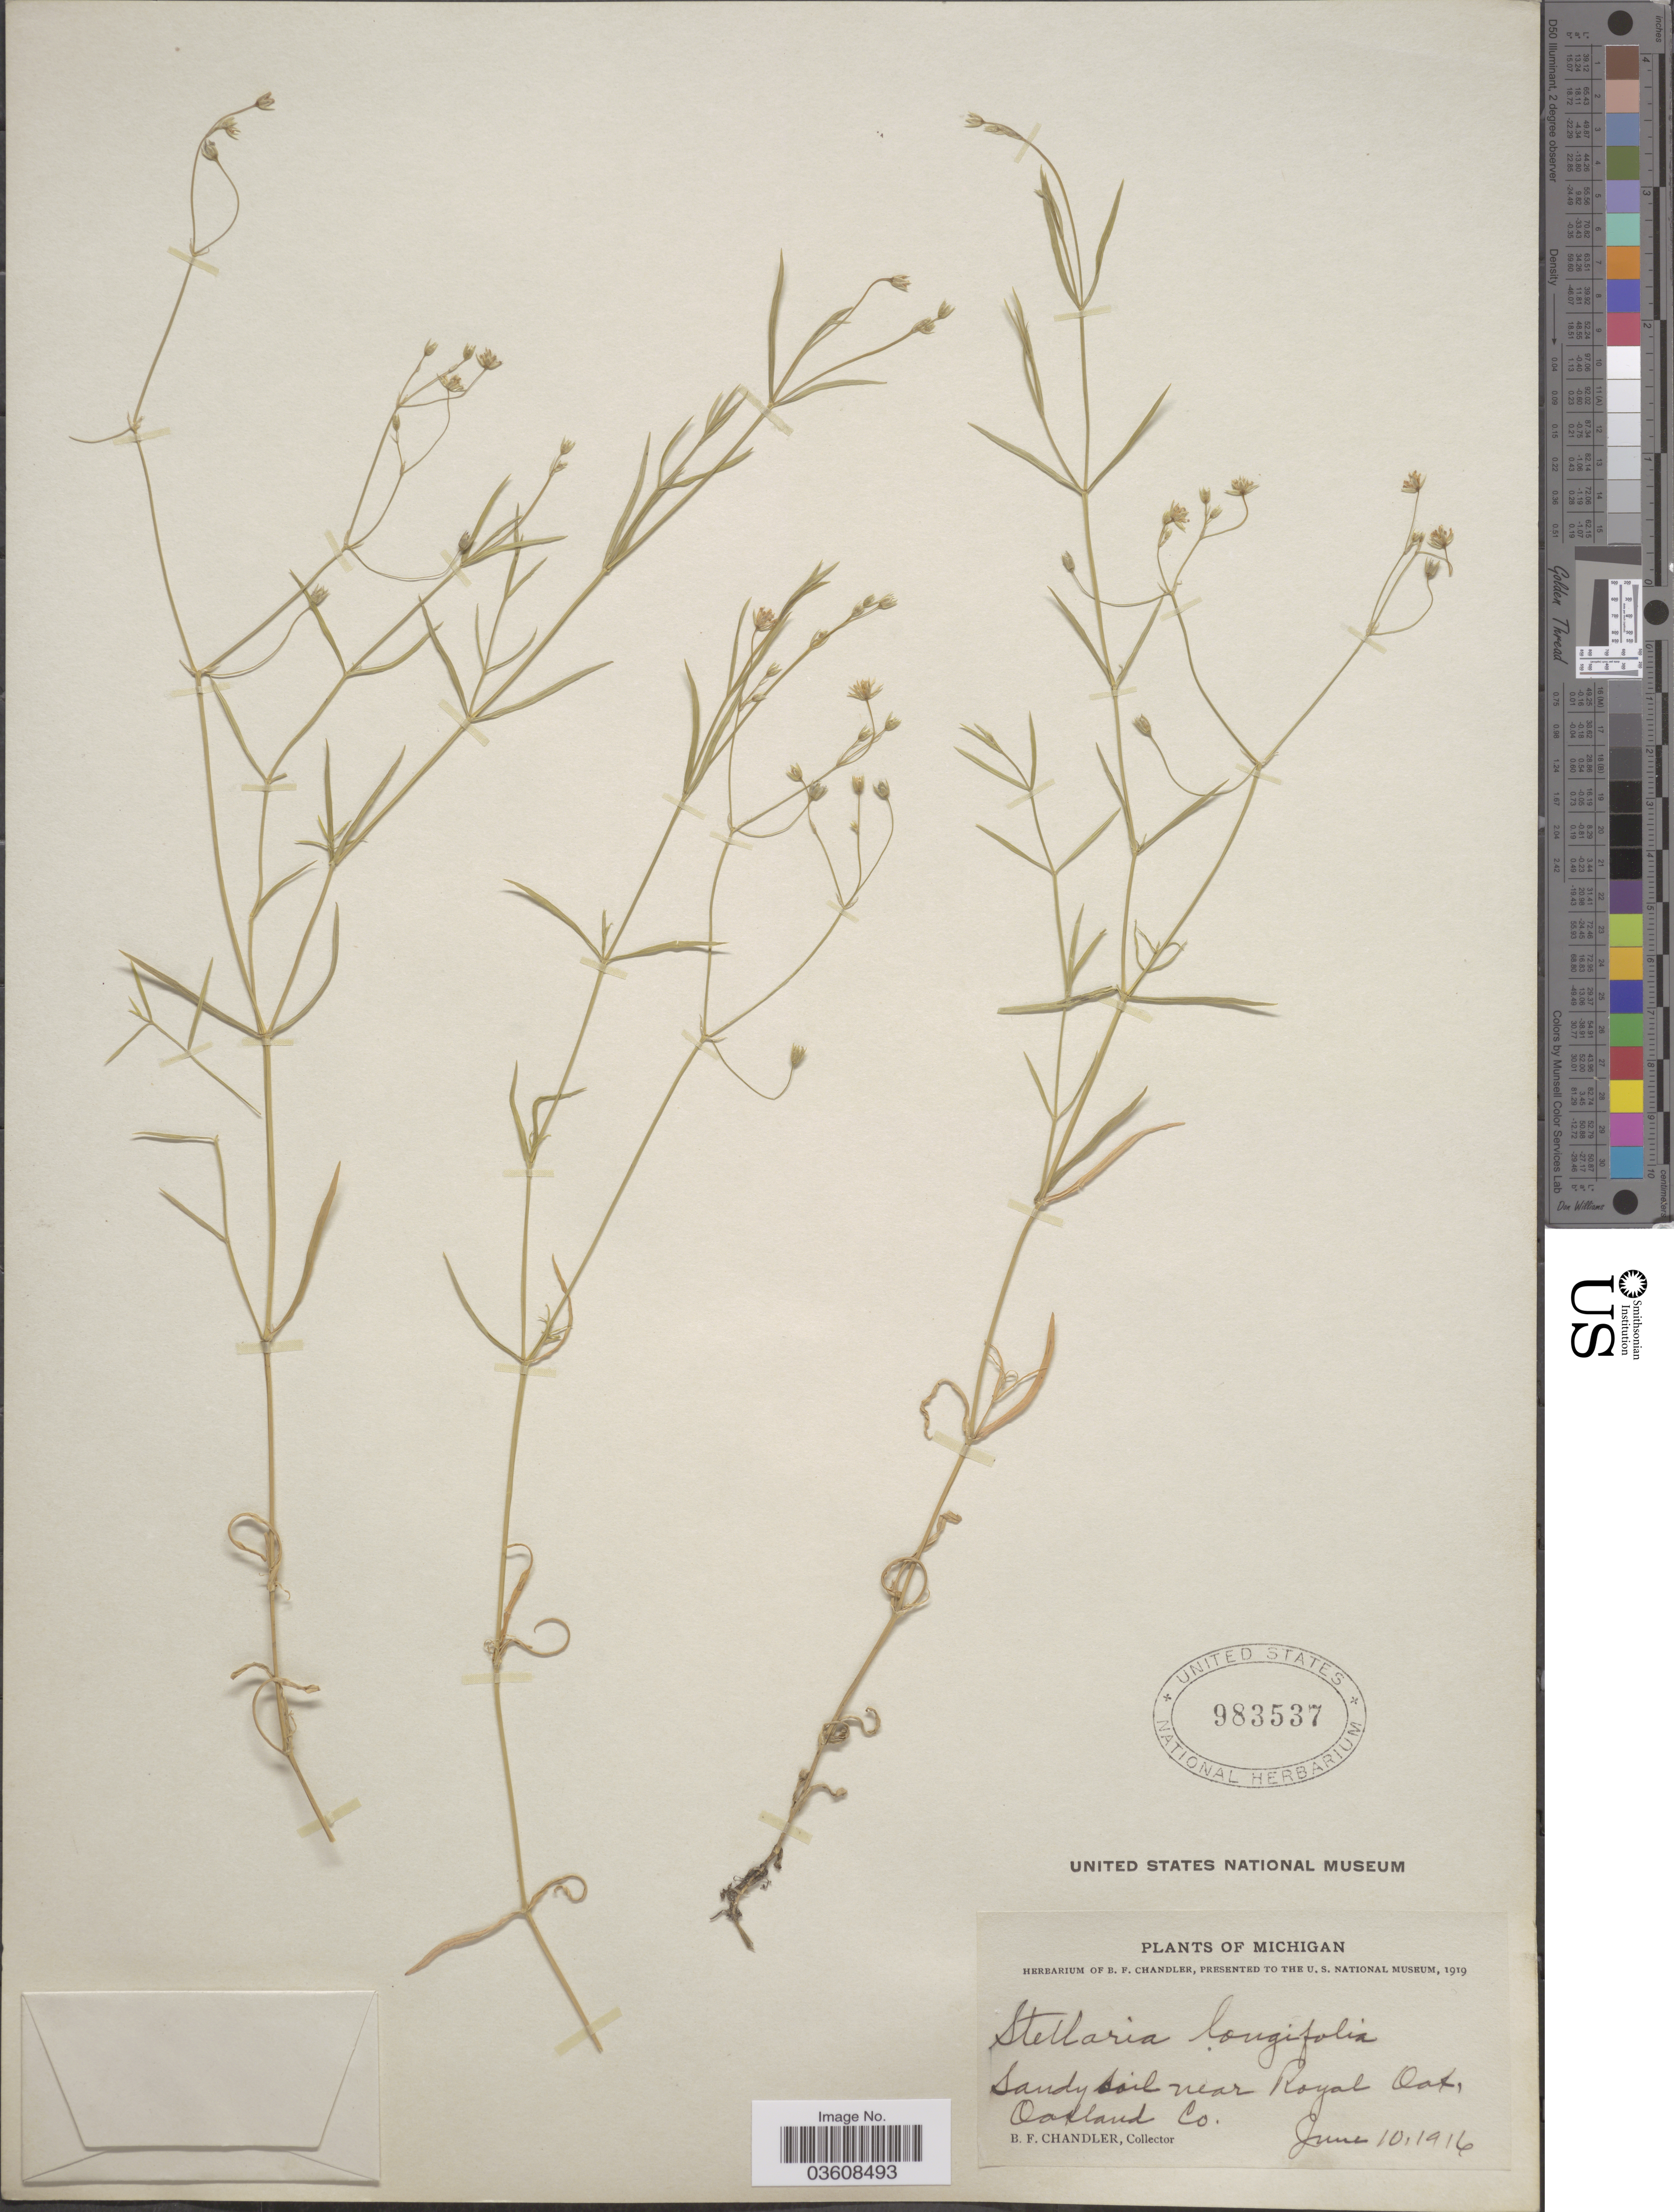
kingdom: Plantae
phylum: Tracheophyta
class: Magnoliopsida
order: Caryophyllales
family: Caryophyllaceae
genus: Stellaria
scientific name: Stellaria longifolia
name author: Muhl. ex Willd.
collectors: B. F. Chandler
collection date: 1916-06-10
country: United States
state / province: Michigan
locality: Near Royal Oak, Oakland Co.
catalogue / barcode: US 983537